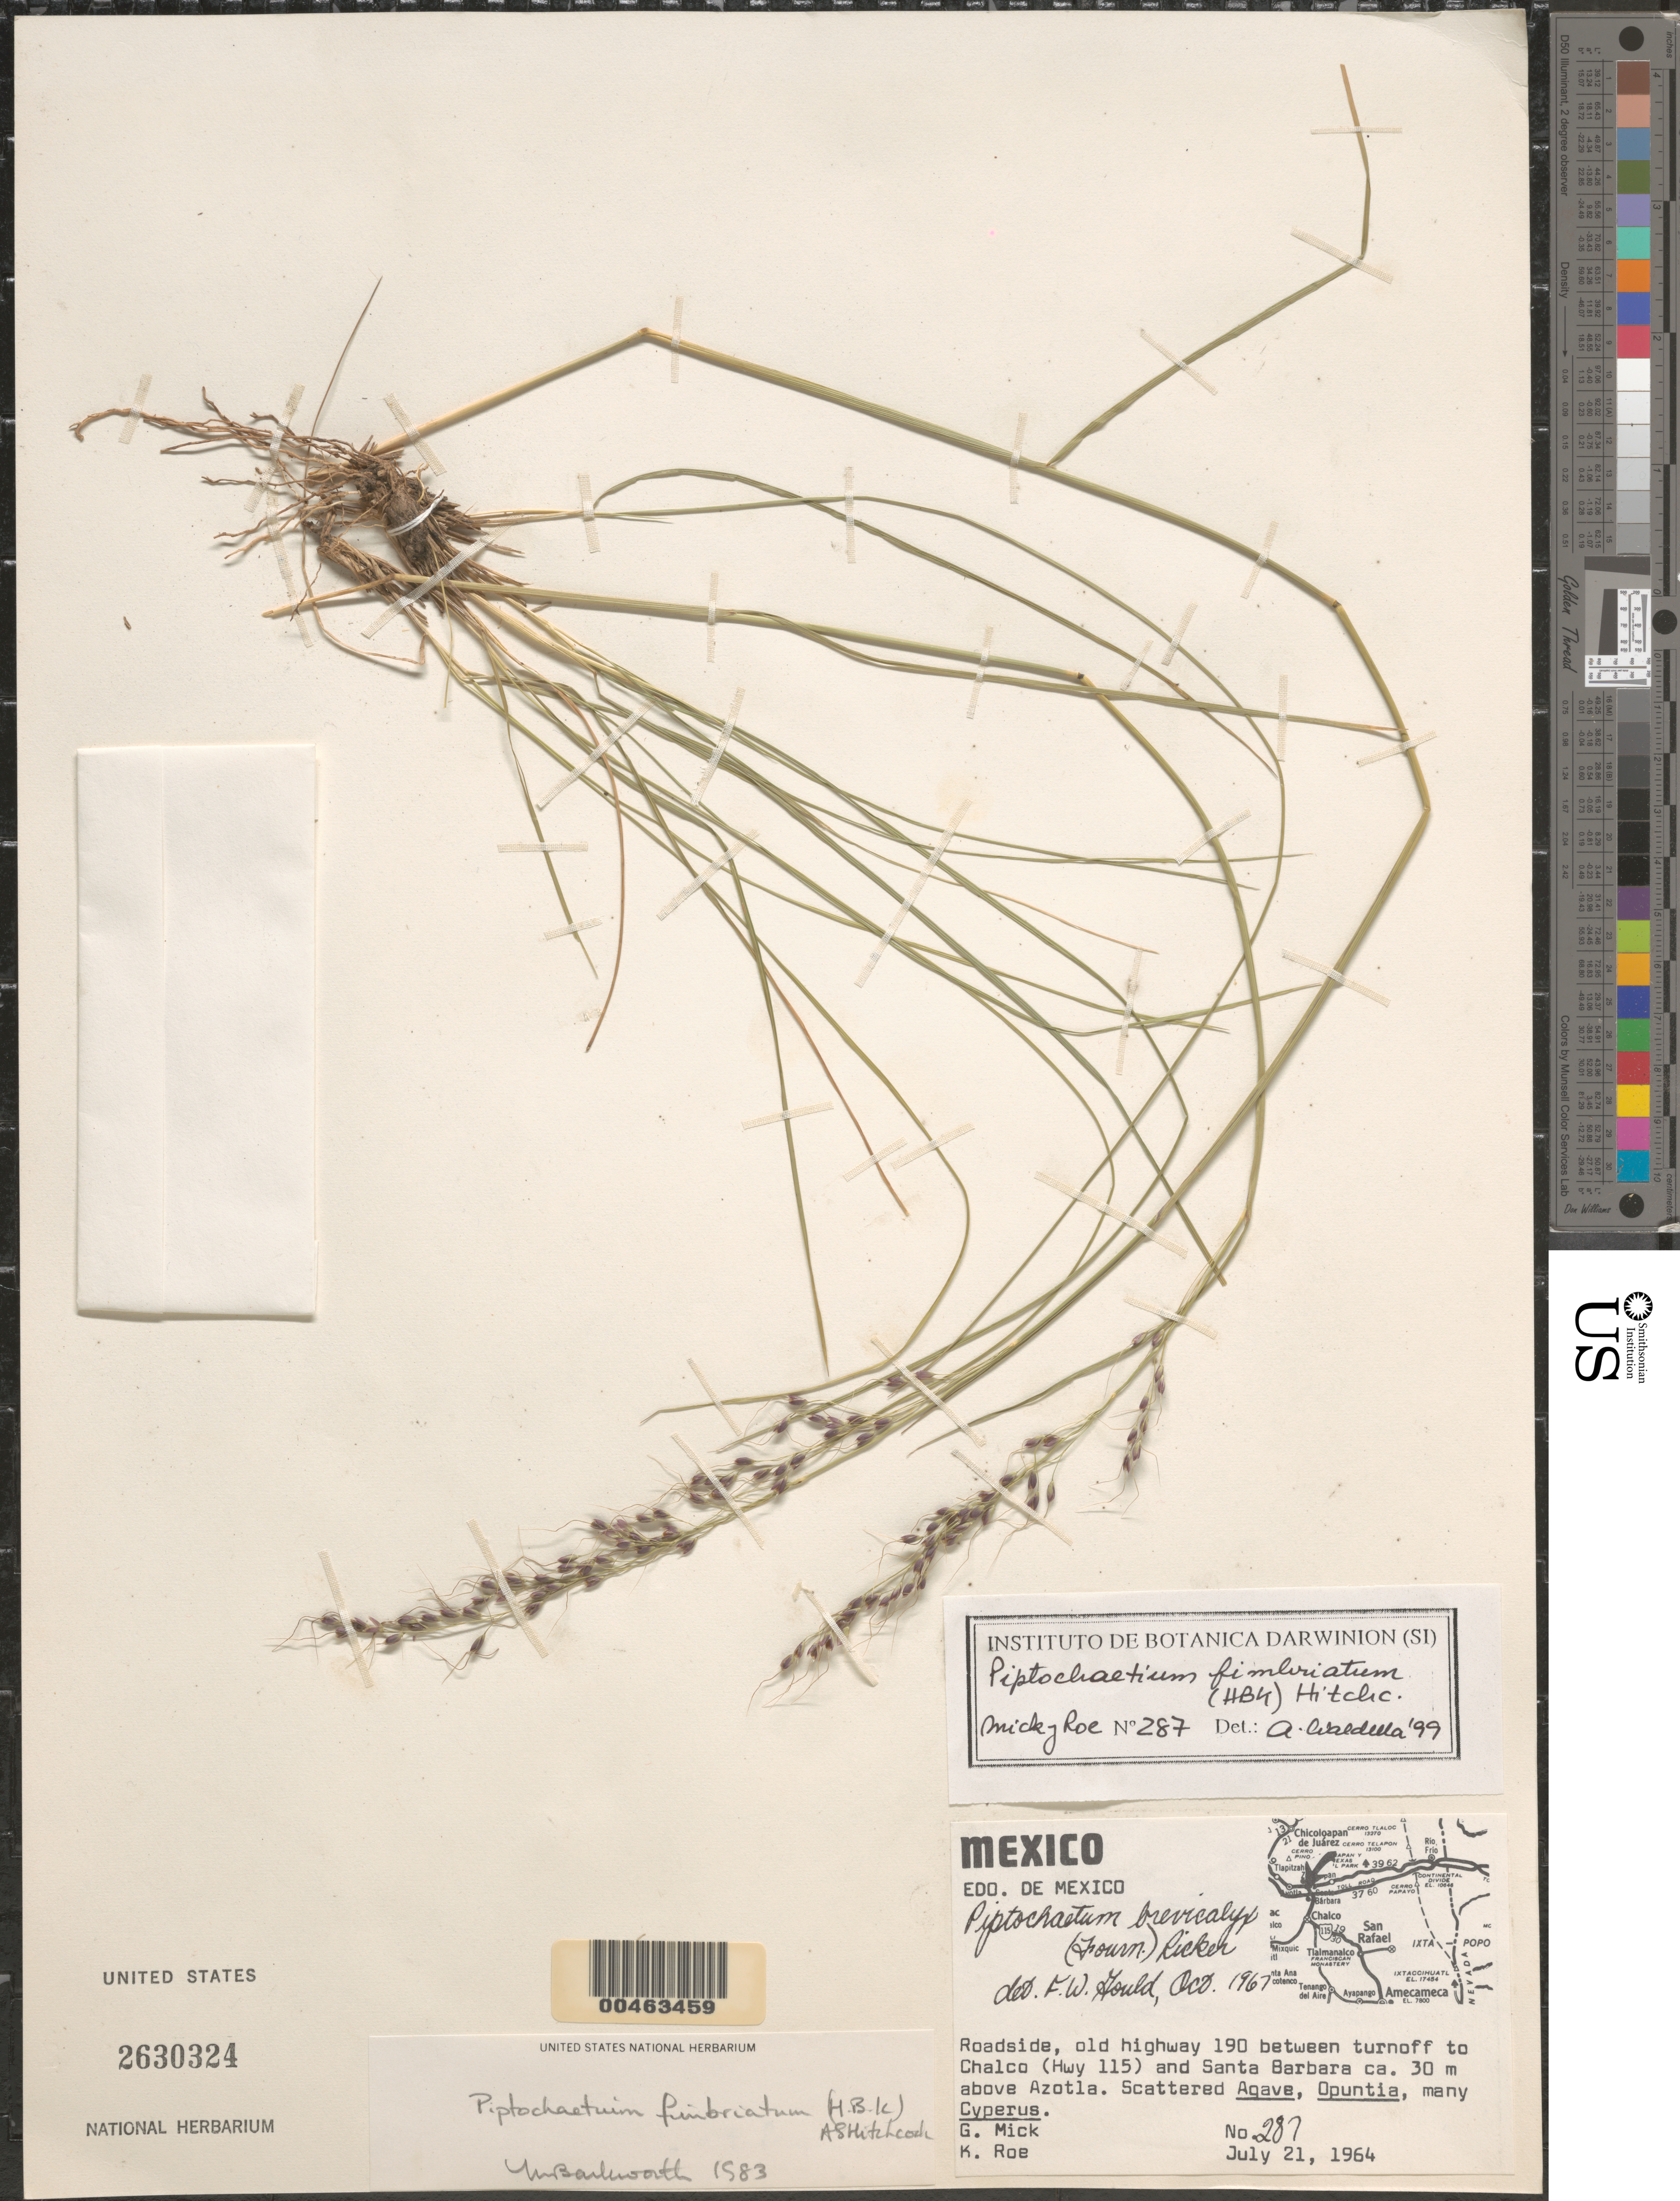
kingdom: Plantae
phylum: Tracheophyta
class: Liliopsida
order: Poales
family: Poaceae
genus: Piptochaetium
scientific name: Piptochaetium fimbriatum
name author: (Kunth) Hitchc.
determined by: Barkworth, M. E.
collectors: G. Mick & K. E. Roe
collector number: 287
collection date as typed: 21 Jul 1964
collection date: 1964-07-21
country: Mexico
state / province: México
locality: Old hwy 190 between turnoff to Chalco (hwy 115) and Santa Barbara ca. 30 m above Azotla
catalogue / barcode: US 2630324